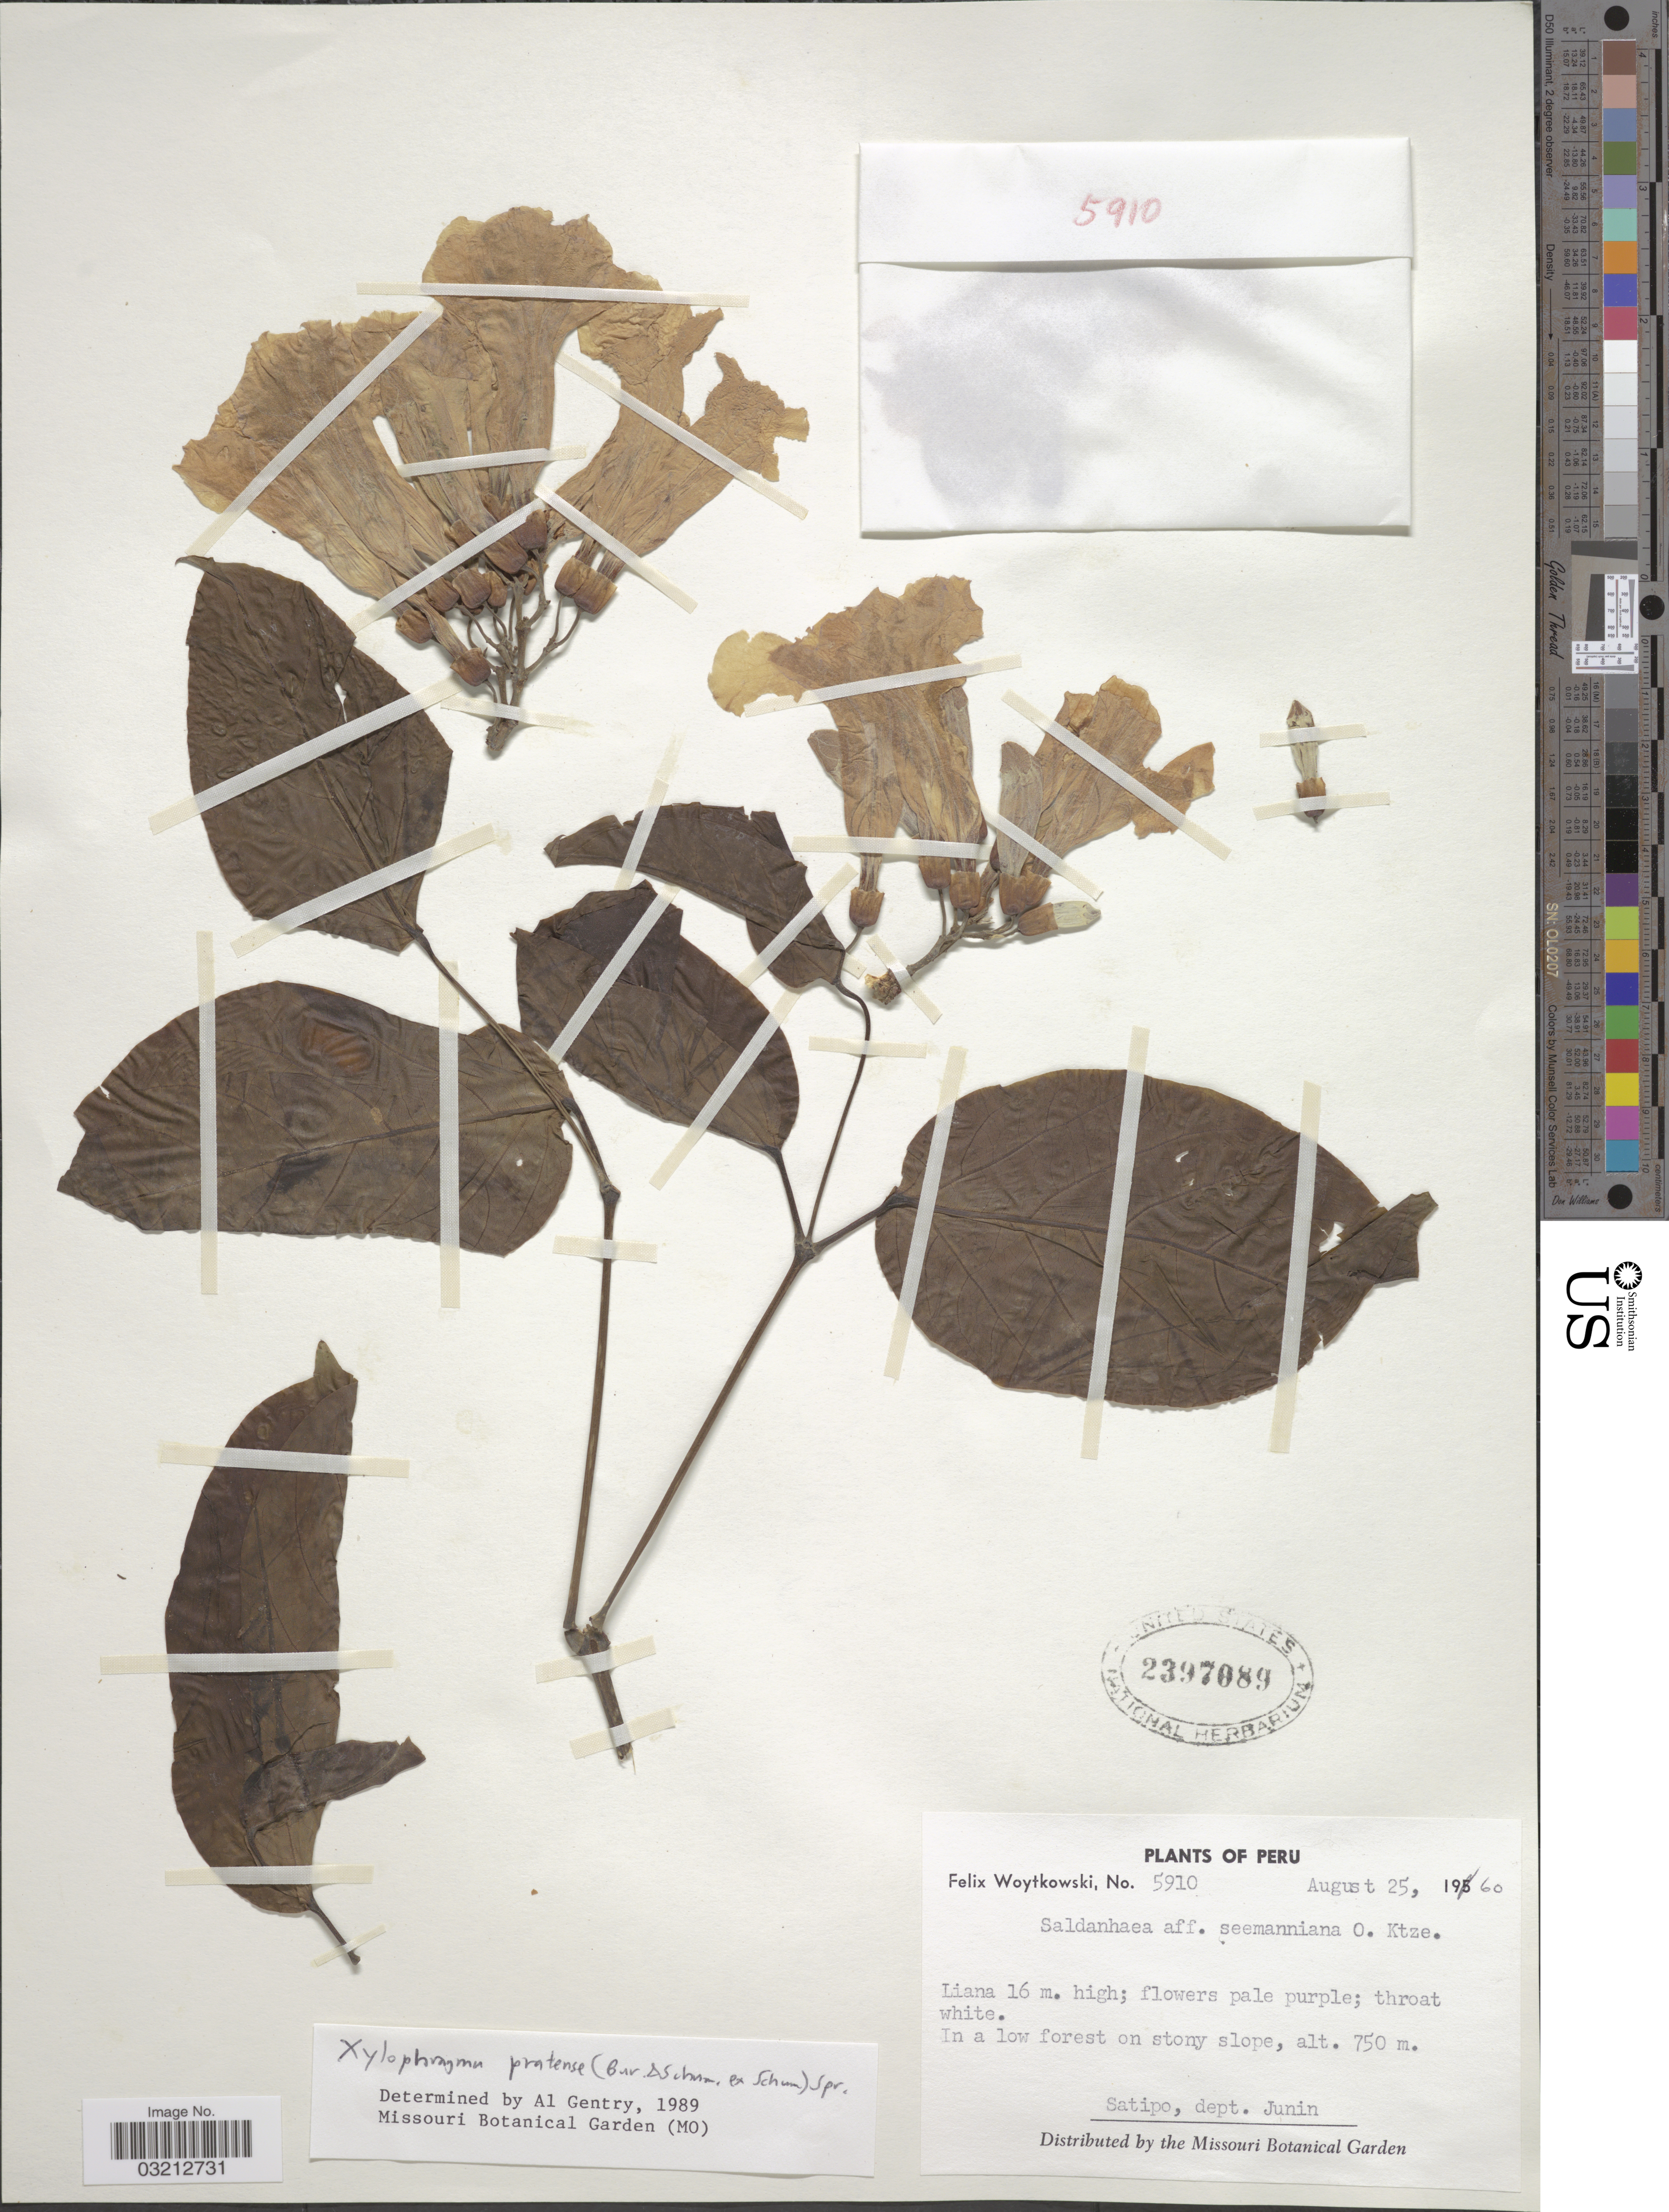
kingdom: Plantae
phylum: Tracheophyta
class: Magnoliopsida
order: Lamiales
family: Bignoniaceae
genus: Xylophragma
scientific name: Xylophragma pratense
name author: (Bureau & K. Schum.) Sprague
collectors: F. Woytkowski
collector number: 5910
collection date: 1960-08-25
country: Peru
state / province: Junín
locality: Satipo, dept. Junin.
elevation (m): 750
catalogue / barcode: US 2397089